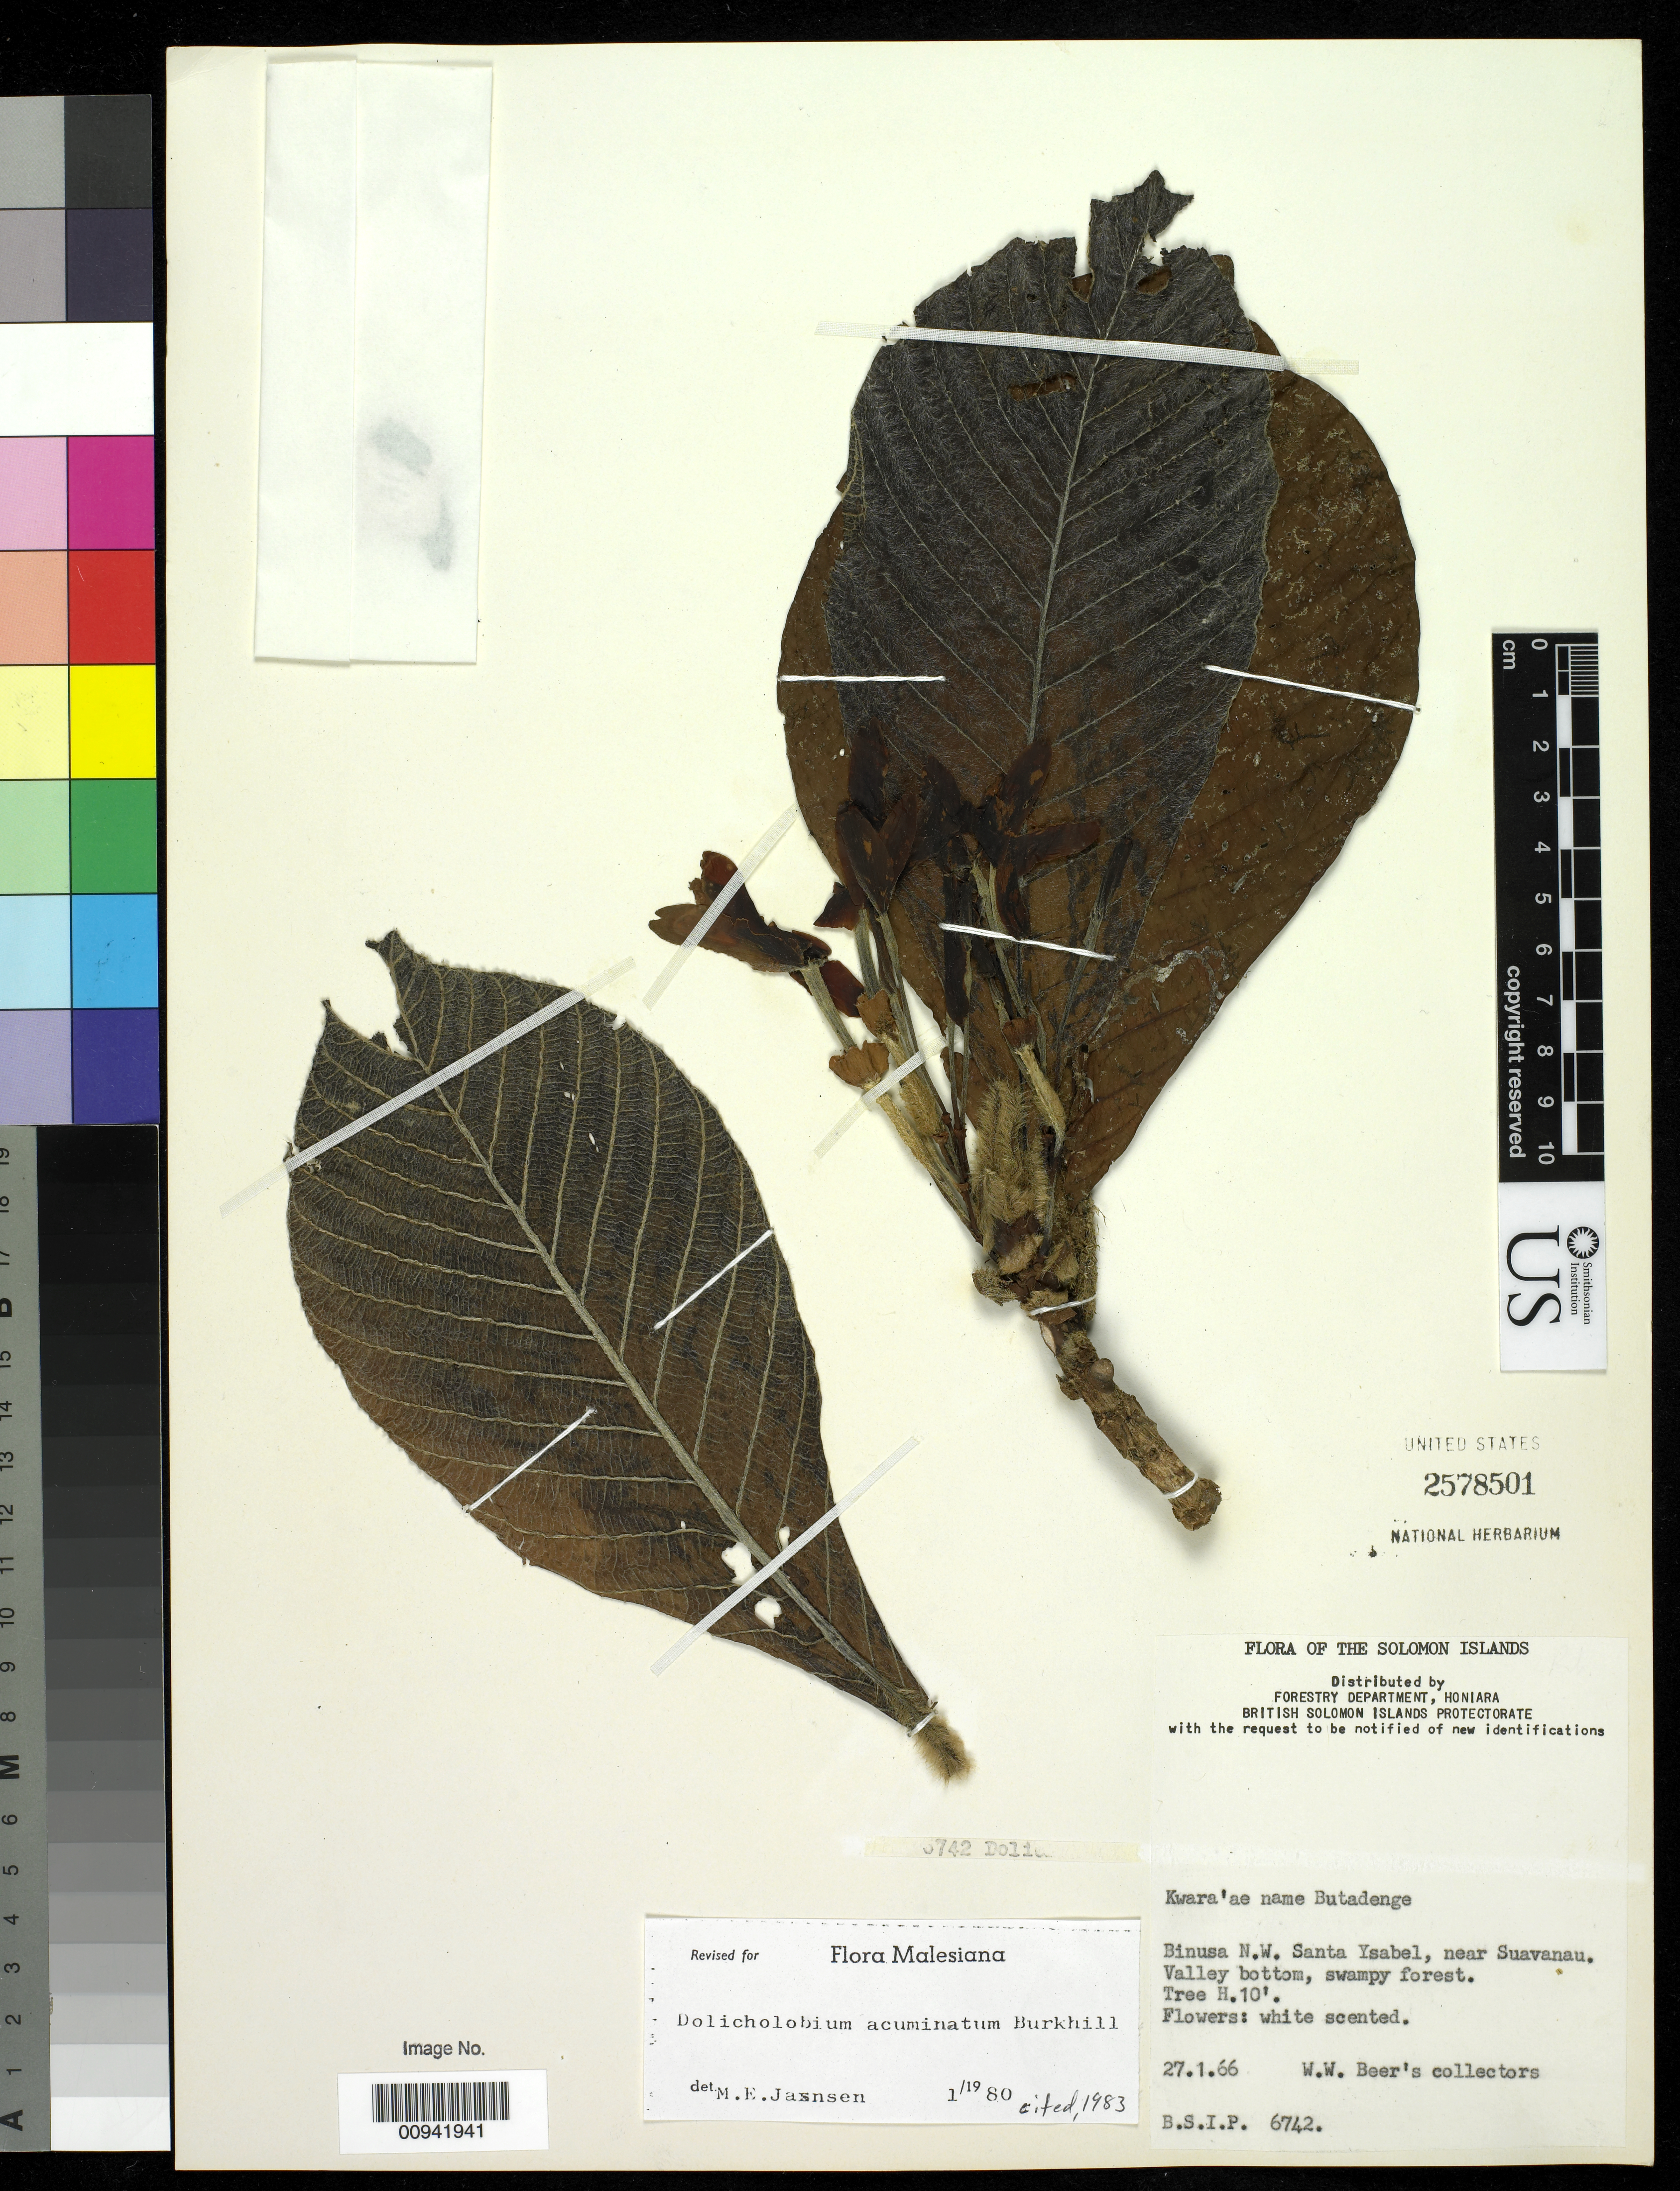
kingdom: Plantae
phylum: Tracheophyta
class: Magnoliopsida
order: Gentianales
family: Rubiaceae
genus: Dolicholobium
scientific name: Dolicholobium acuminatum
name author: Burkill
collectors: W. Beer's Collectors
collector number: BSIP 6742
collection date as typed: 27 Jan 1966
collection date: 1966-01-27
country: Solomon Islands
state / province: Isabel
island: Santa Isabel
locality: Binusa NW, near Suavanau, Valley bottom, swampy forest.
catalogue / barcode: US 2578501